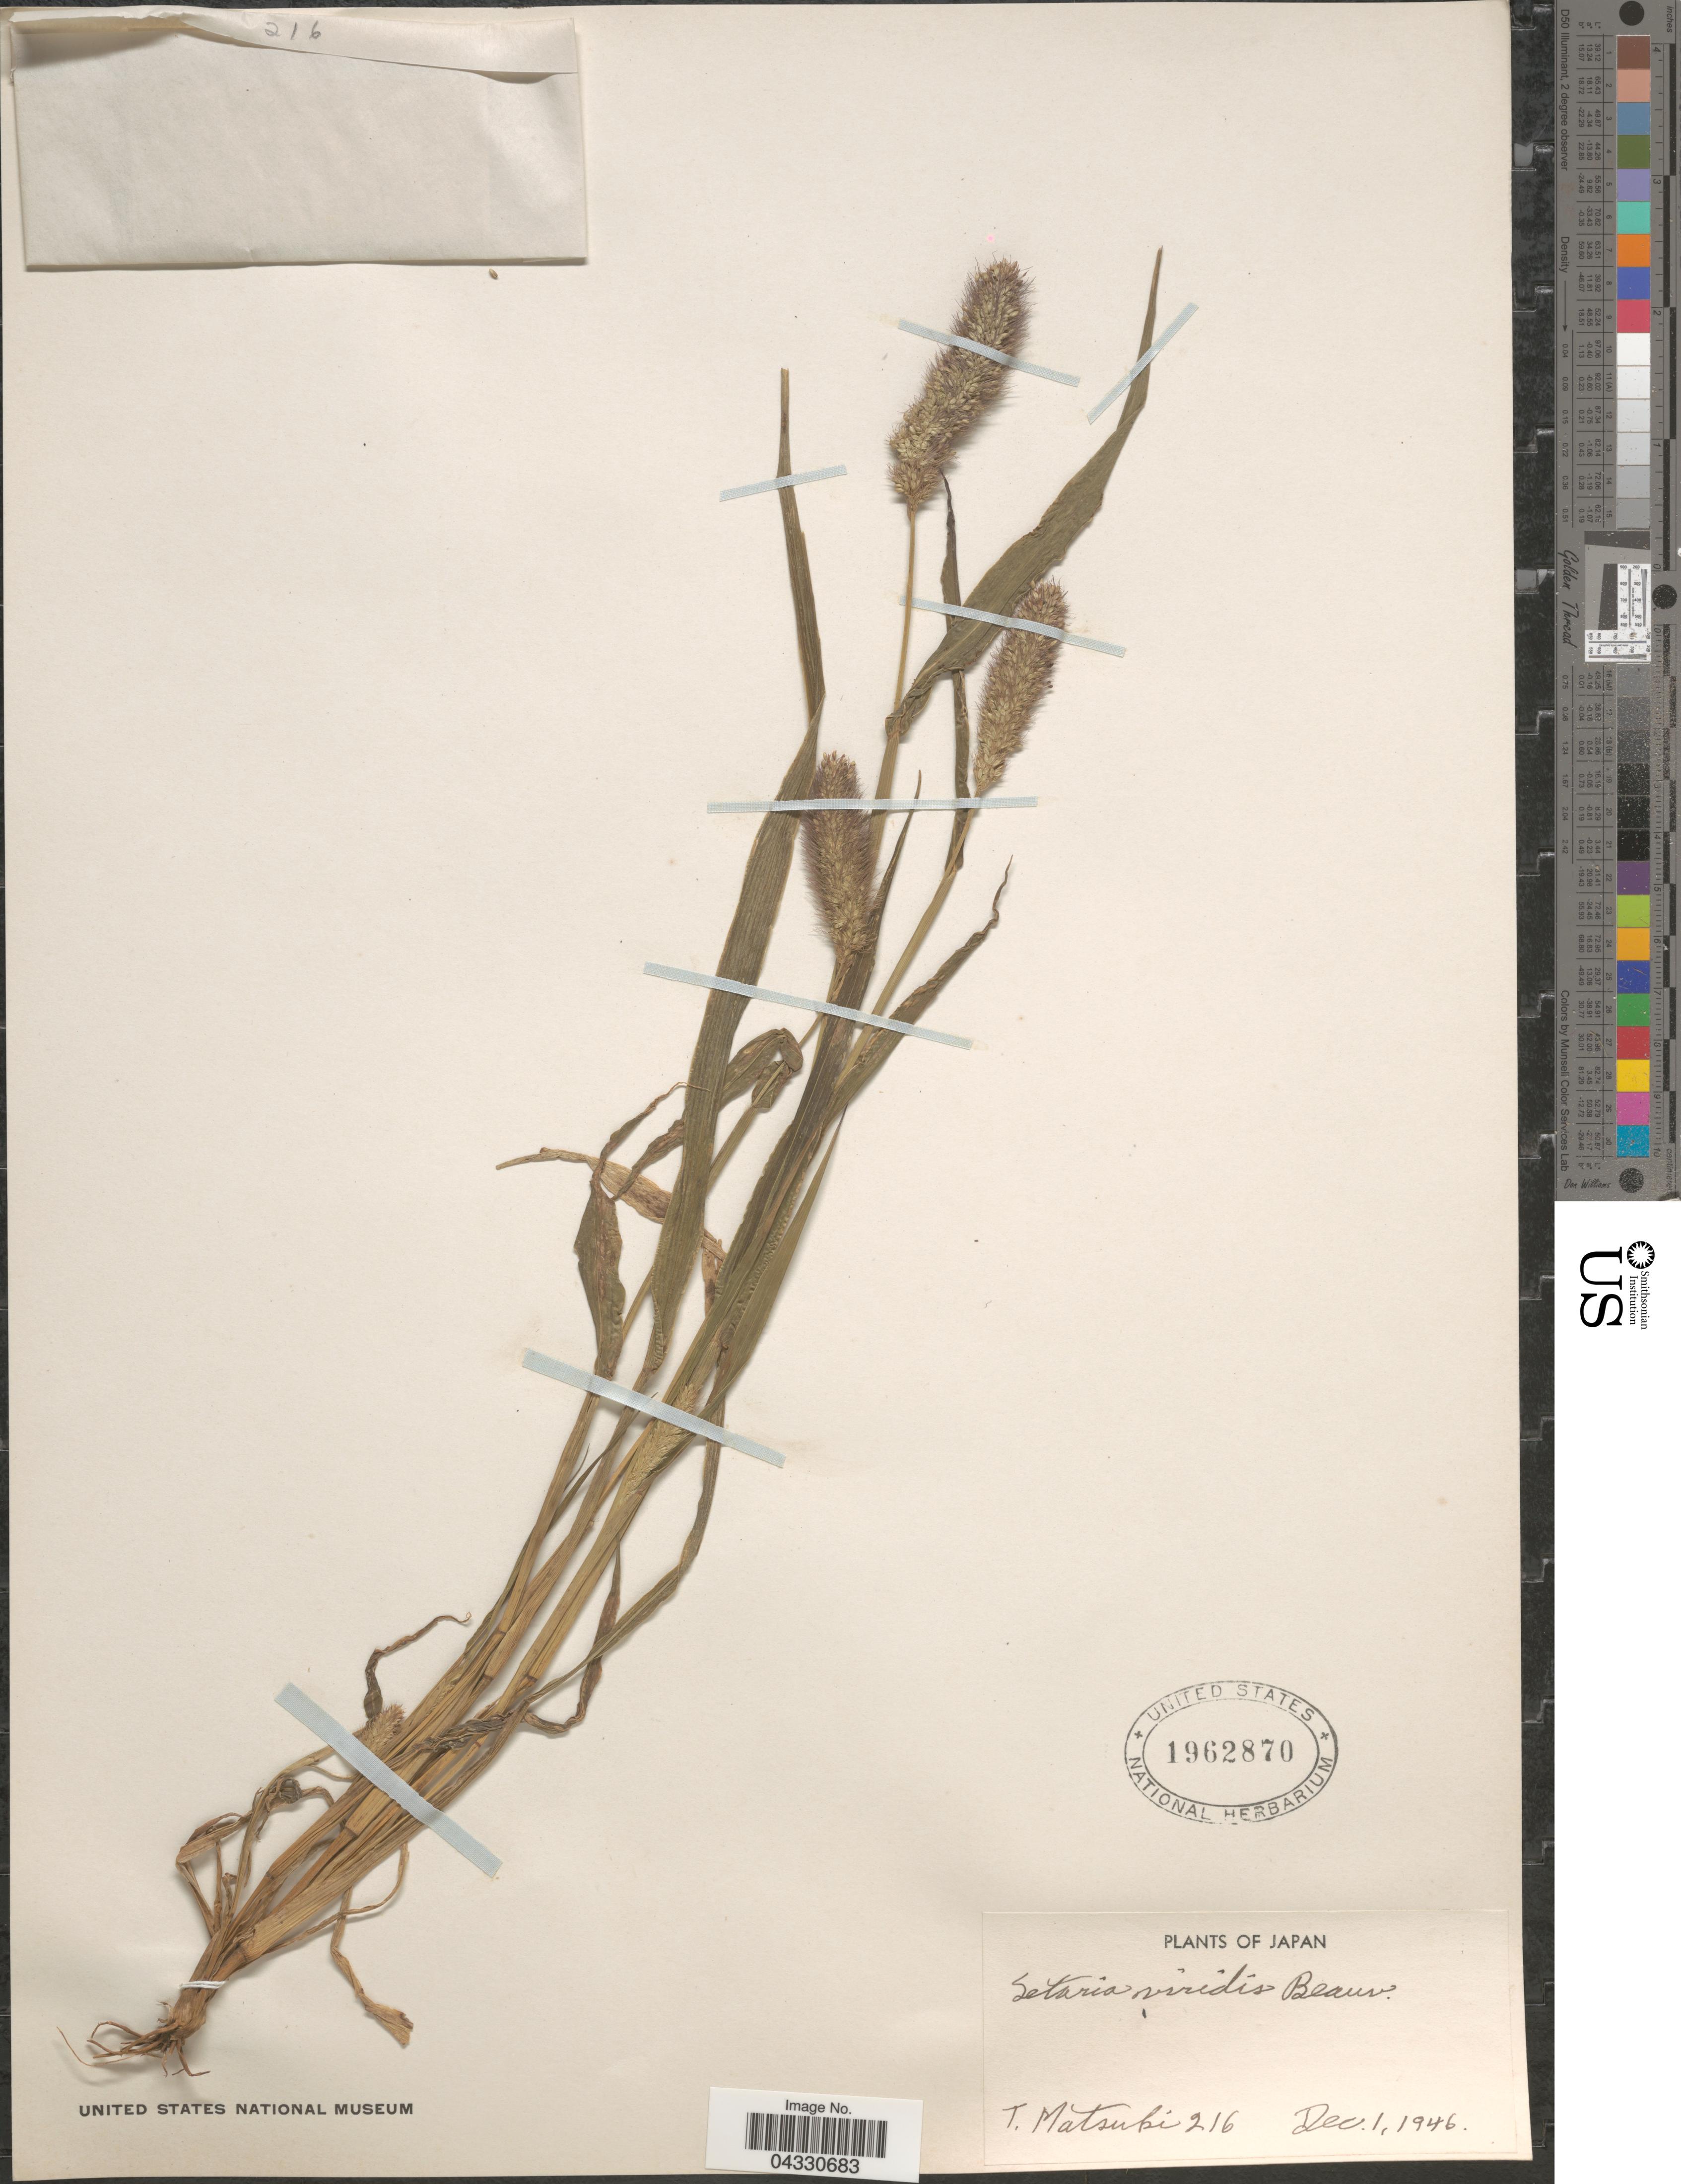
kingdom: Plantae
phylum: Tracheophyta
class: Liliopsida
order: Poales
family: Poaceae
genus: Setaria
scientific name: Setaria viridis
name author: (L.) P. Beauv.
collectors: T. Matsuki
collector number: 216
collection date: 1946-12-01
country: Japan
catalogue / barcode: US 1962870